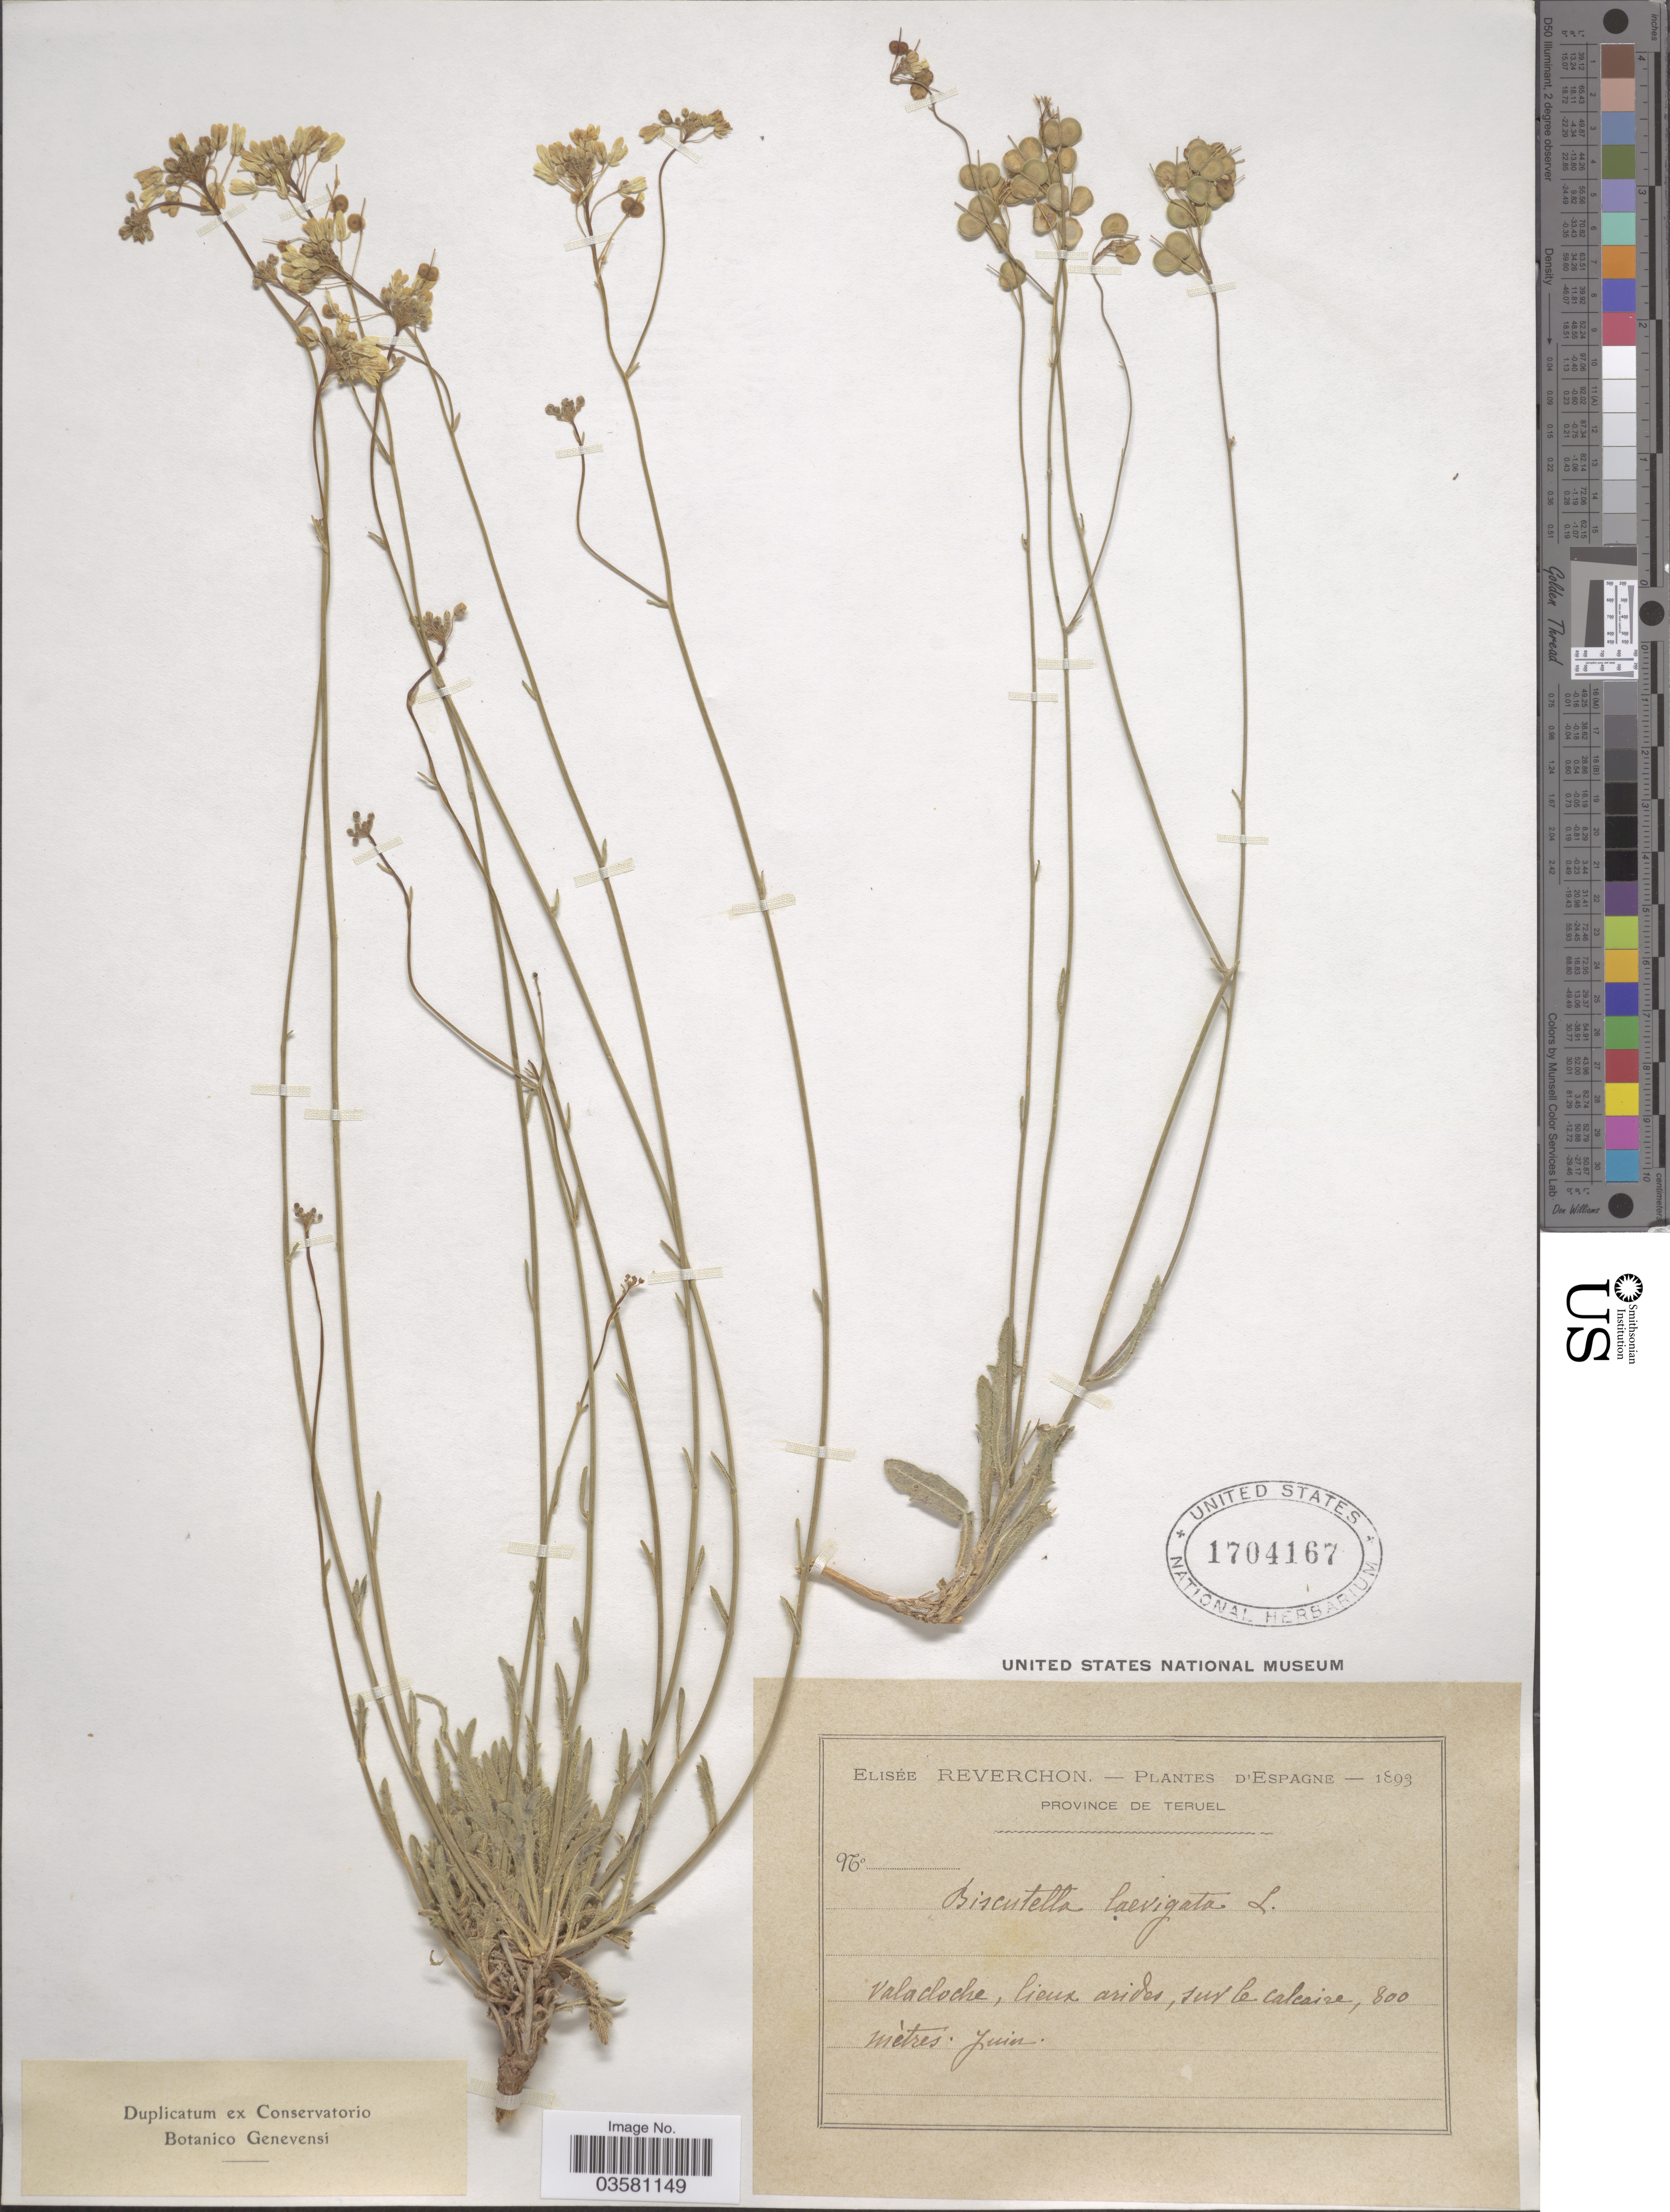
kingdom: Plantae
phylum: Tracheophyta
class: Magnoliopsida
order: Brassicales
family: Brassicaceae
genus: Biscutella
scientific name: Biscutella laevigata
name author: L.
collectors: E. Reverchon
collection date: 1893-06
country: Spain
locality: Espagne. Province de Teruel. Valacloche, lieux arides, sur le calcaire.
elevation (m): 800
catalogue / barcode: US 1704167